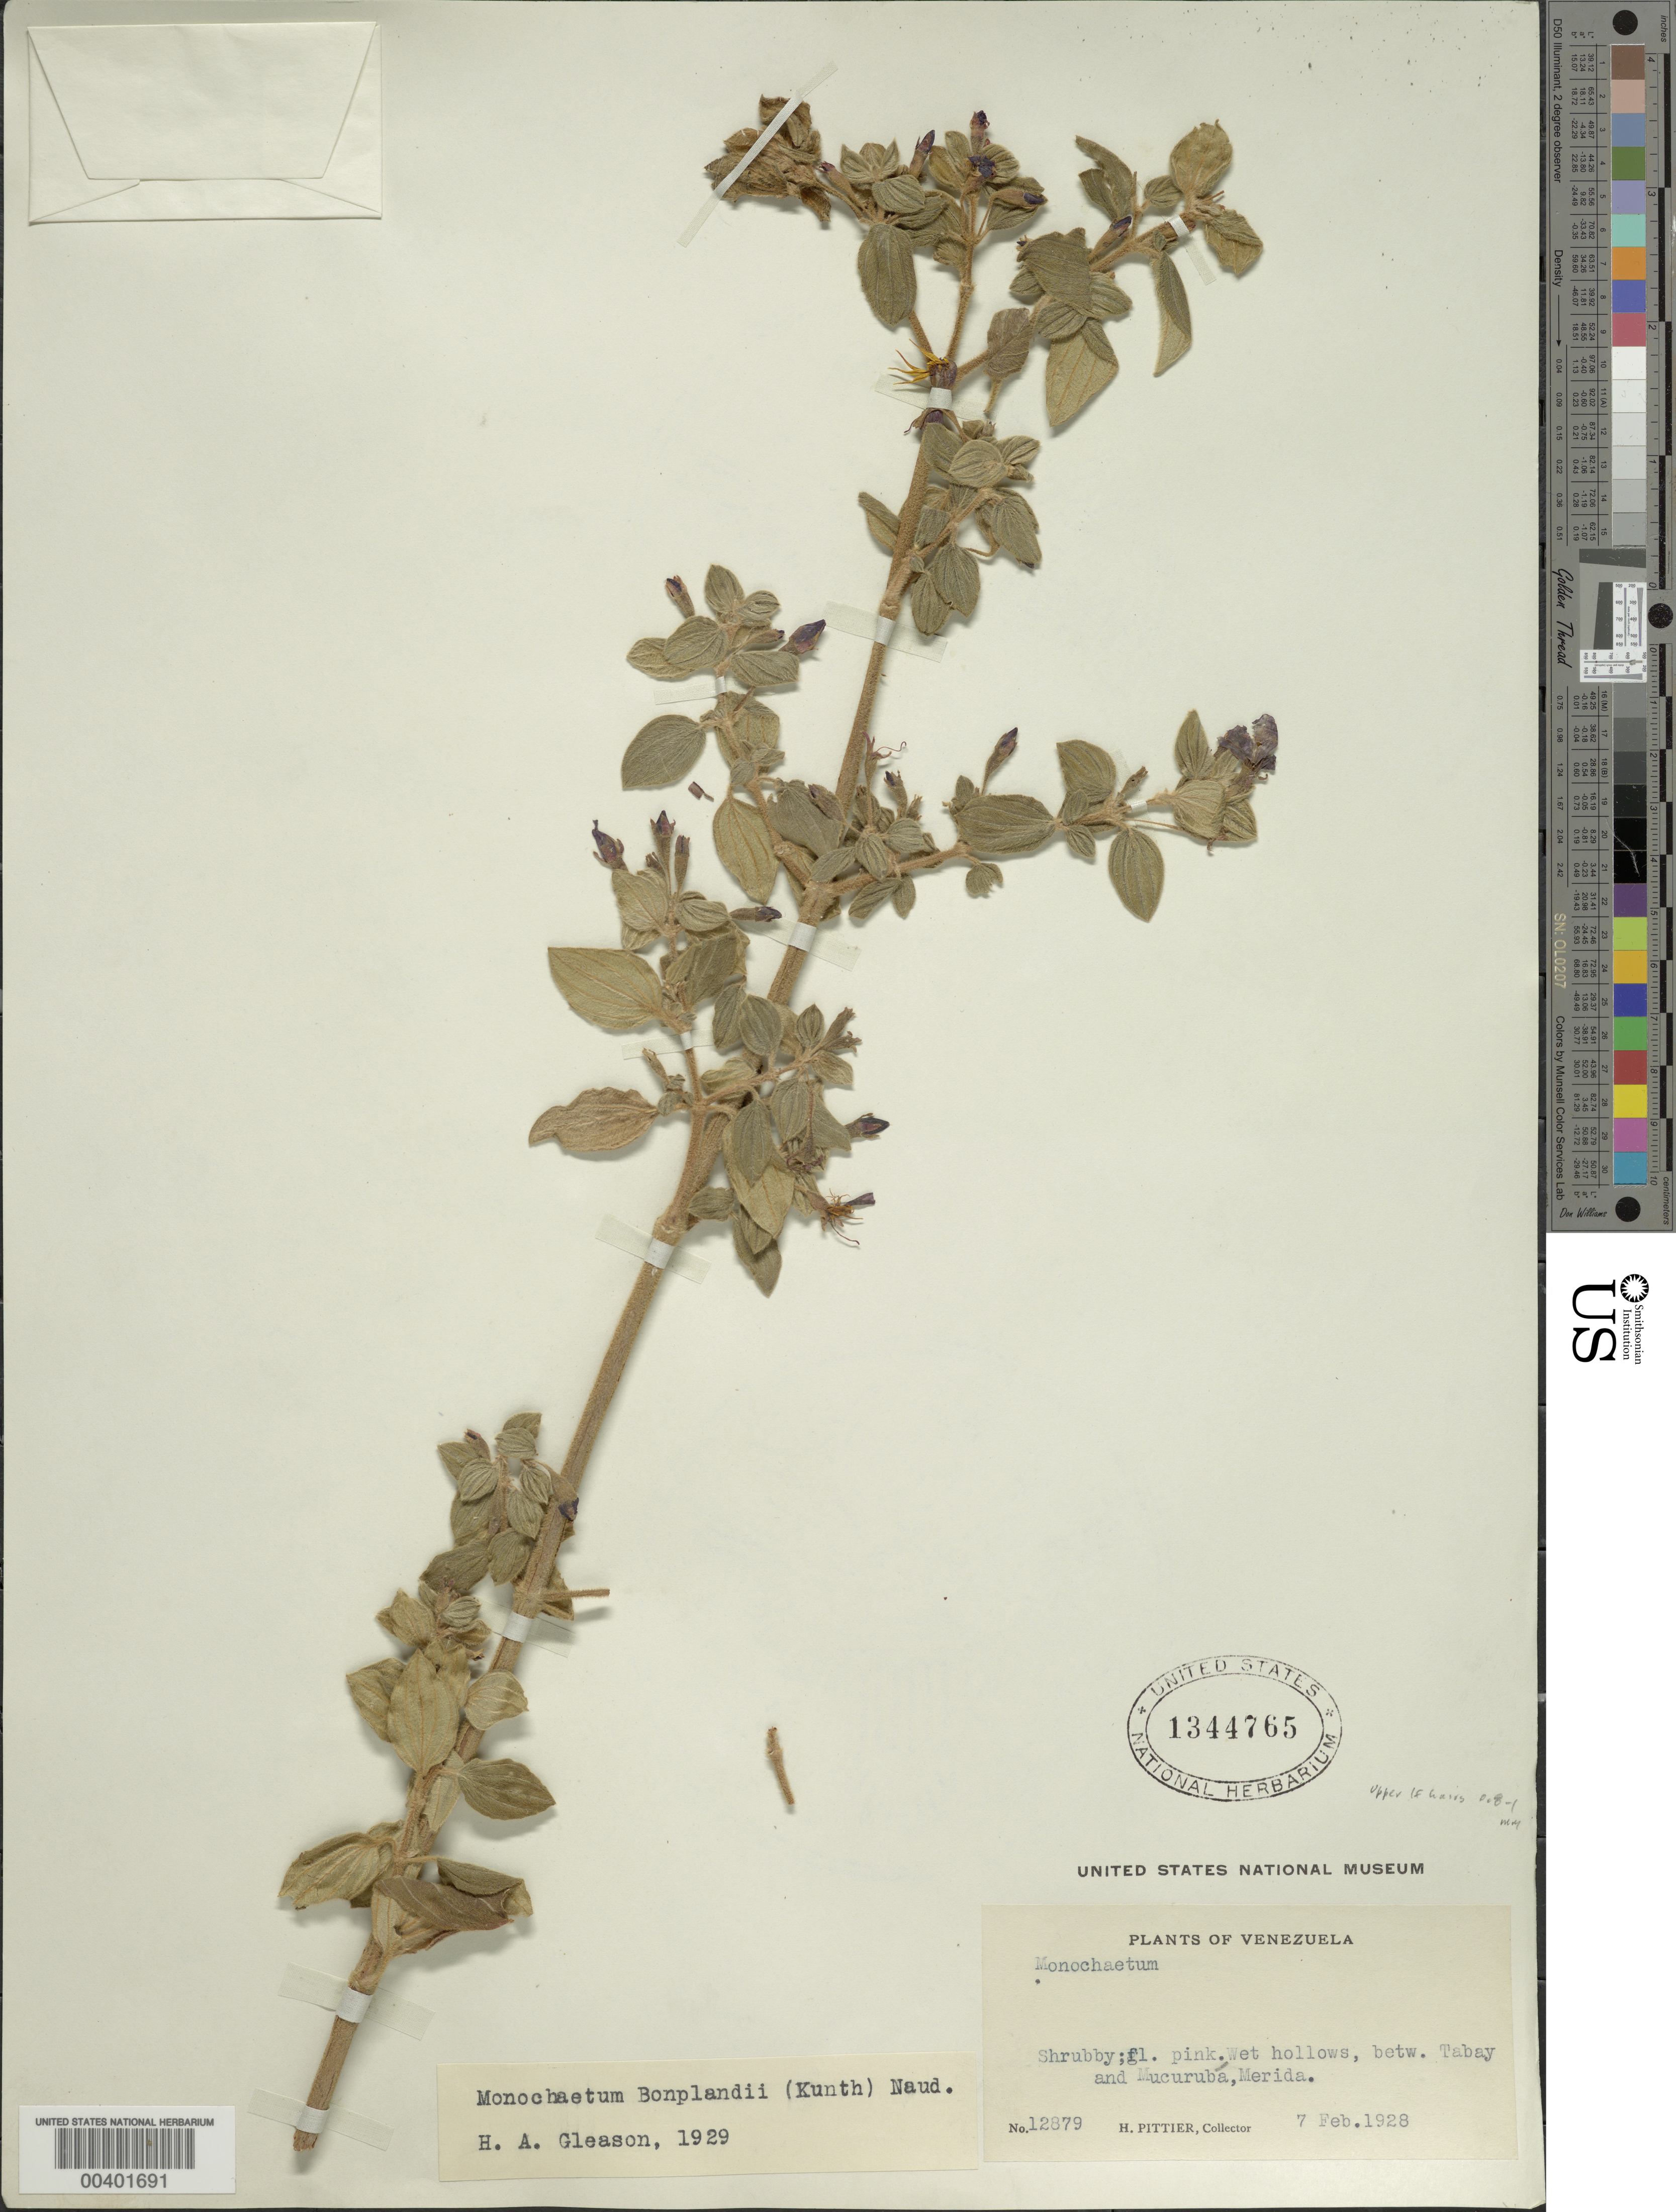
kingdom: Plantae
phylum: Tracheophyta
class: Magnoliopsida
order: Myrtales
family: Melastomataceae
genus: Monochaetum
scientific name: Monochaetum bonplandii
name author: (Kunth) Naudin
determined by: Gleason, H. A.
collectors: H. F. Pittier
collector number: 12879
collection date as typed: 07 Feb 1928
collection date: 1928-02-07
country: Venezuela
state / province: Mérida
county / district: Rangel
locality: Between Tabay and Mucurubá. Mucuruba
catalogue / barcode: US 1344765